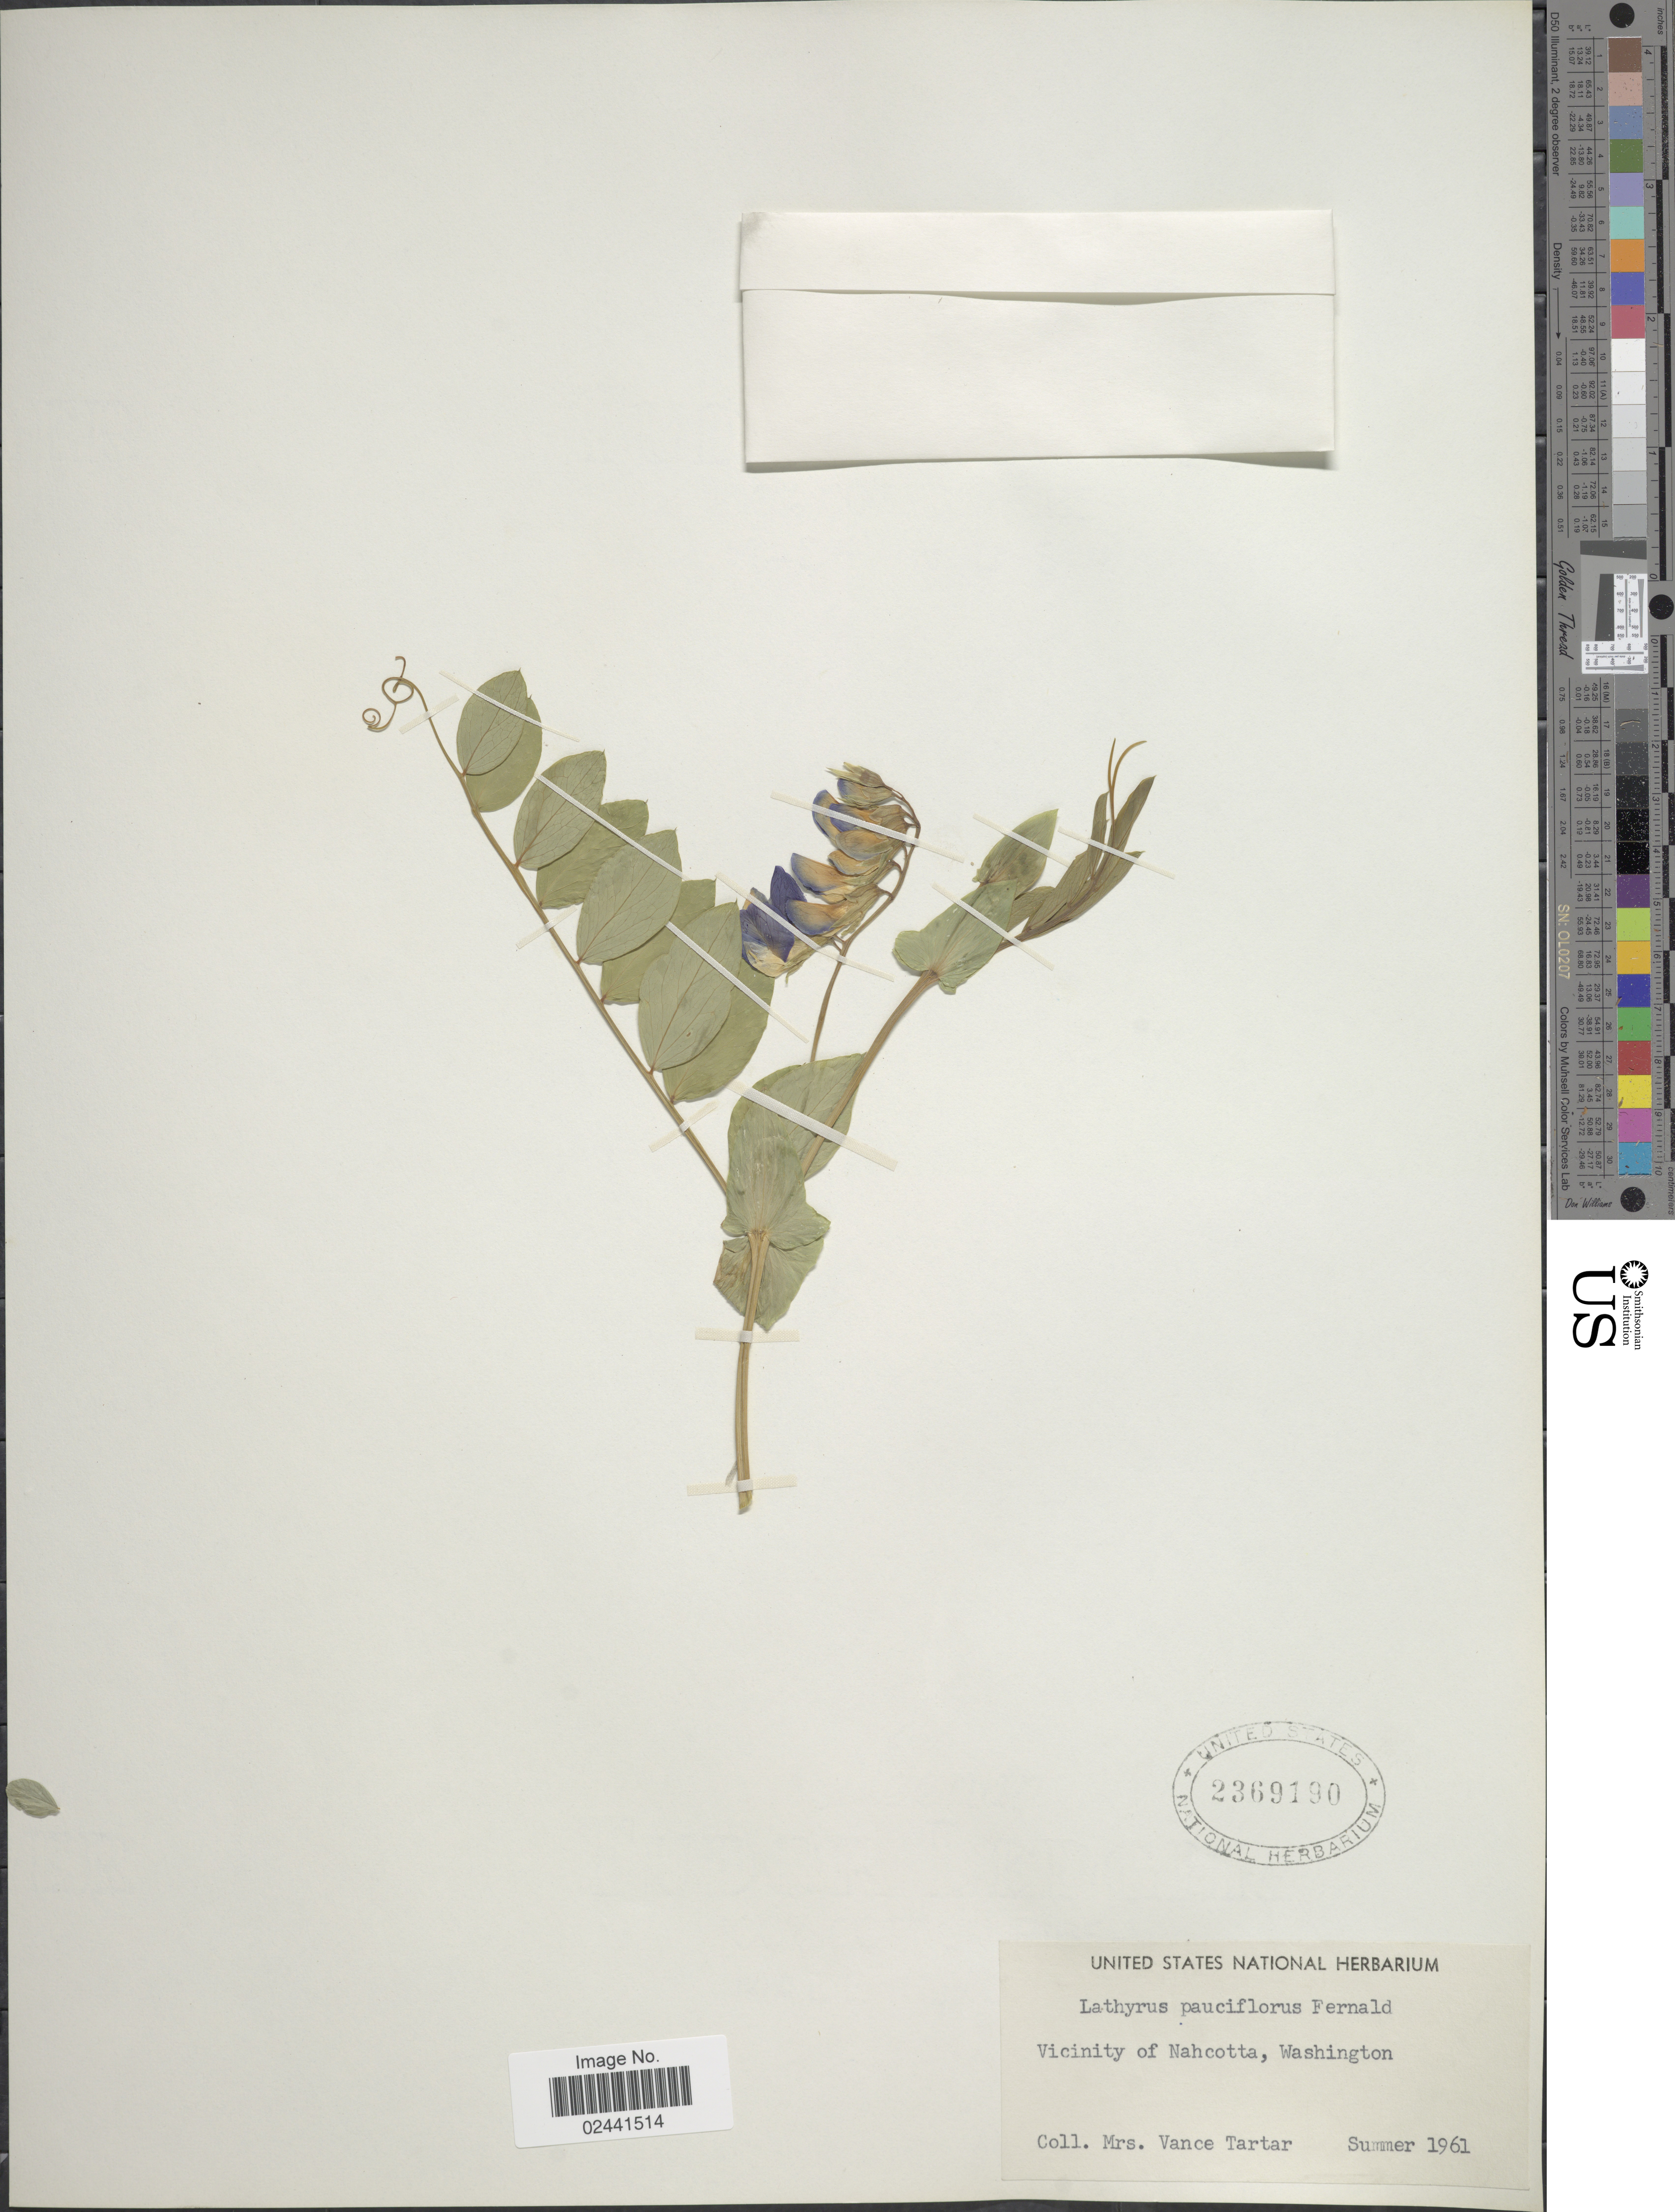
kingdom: Plantae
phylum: Tracheophyta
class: Magnoliopsida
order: Fabales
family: Fabaceae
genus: Lathyrus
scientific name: Lathyrus pauciflorus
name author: Fernald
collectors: V. Tartar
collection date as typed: Summer 1961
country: United States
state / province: Washington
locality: Vicinity of Nahcotta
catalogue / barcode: US 2369190